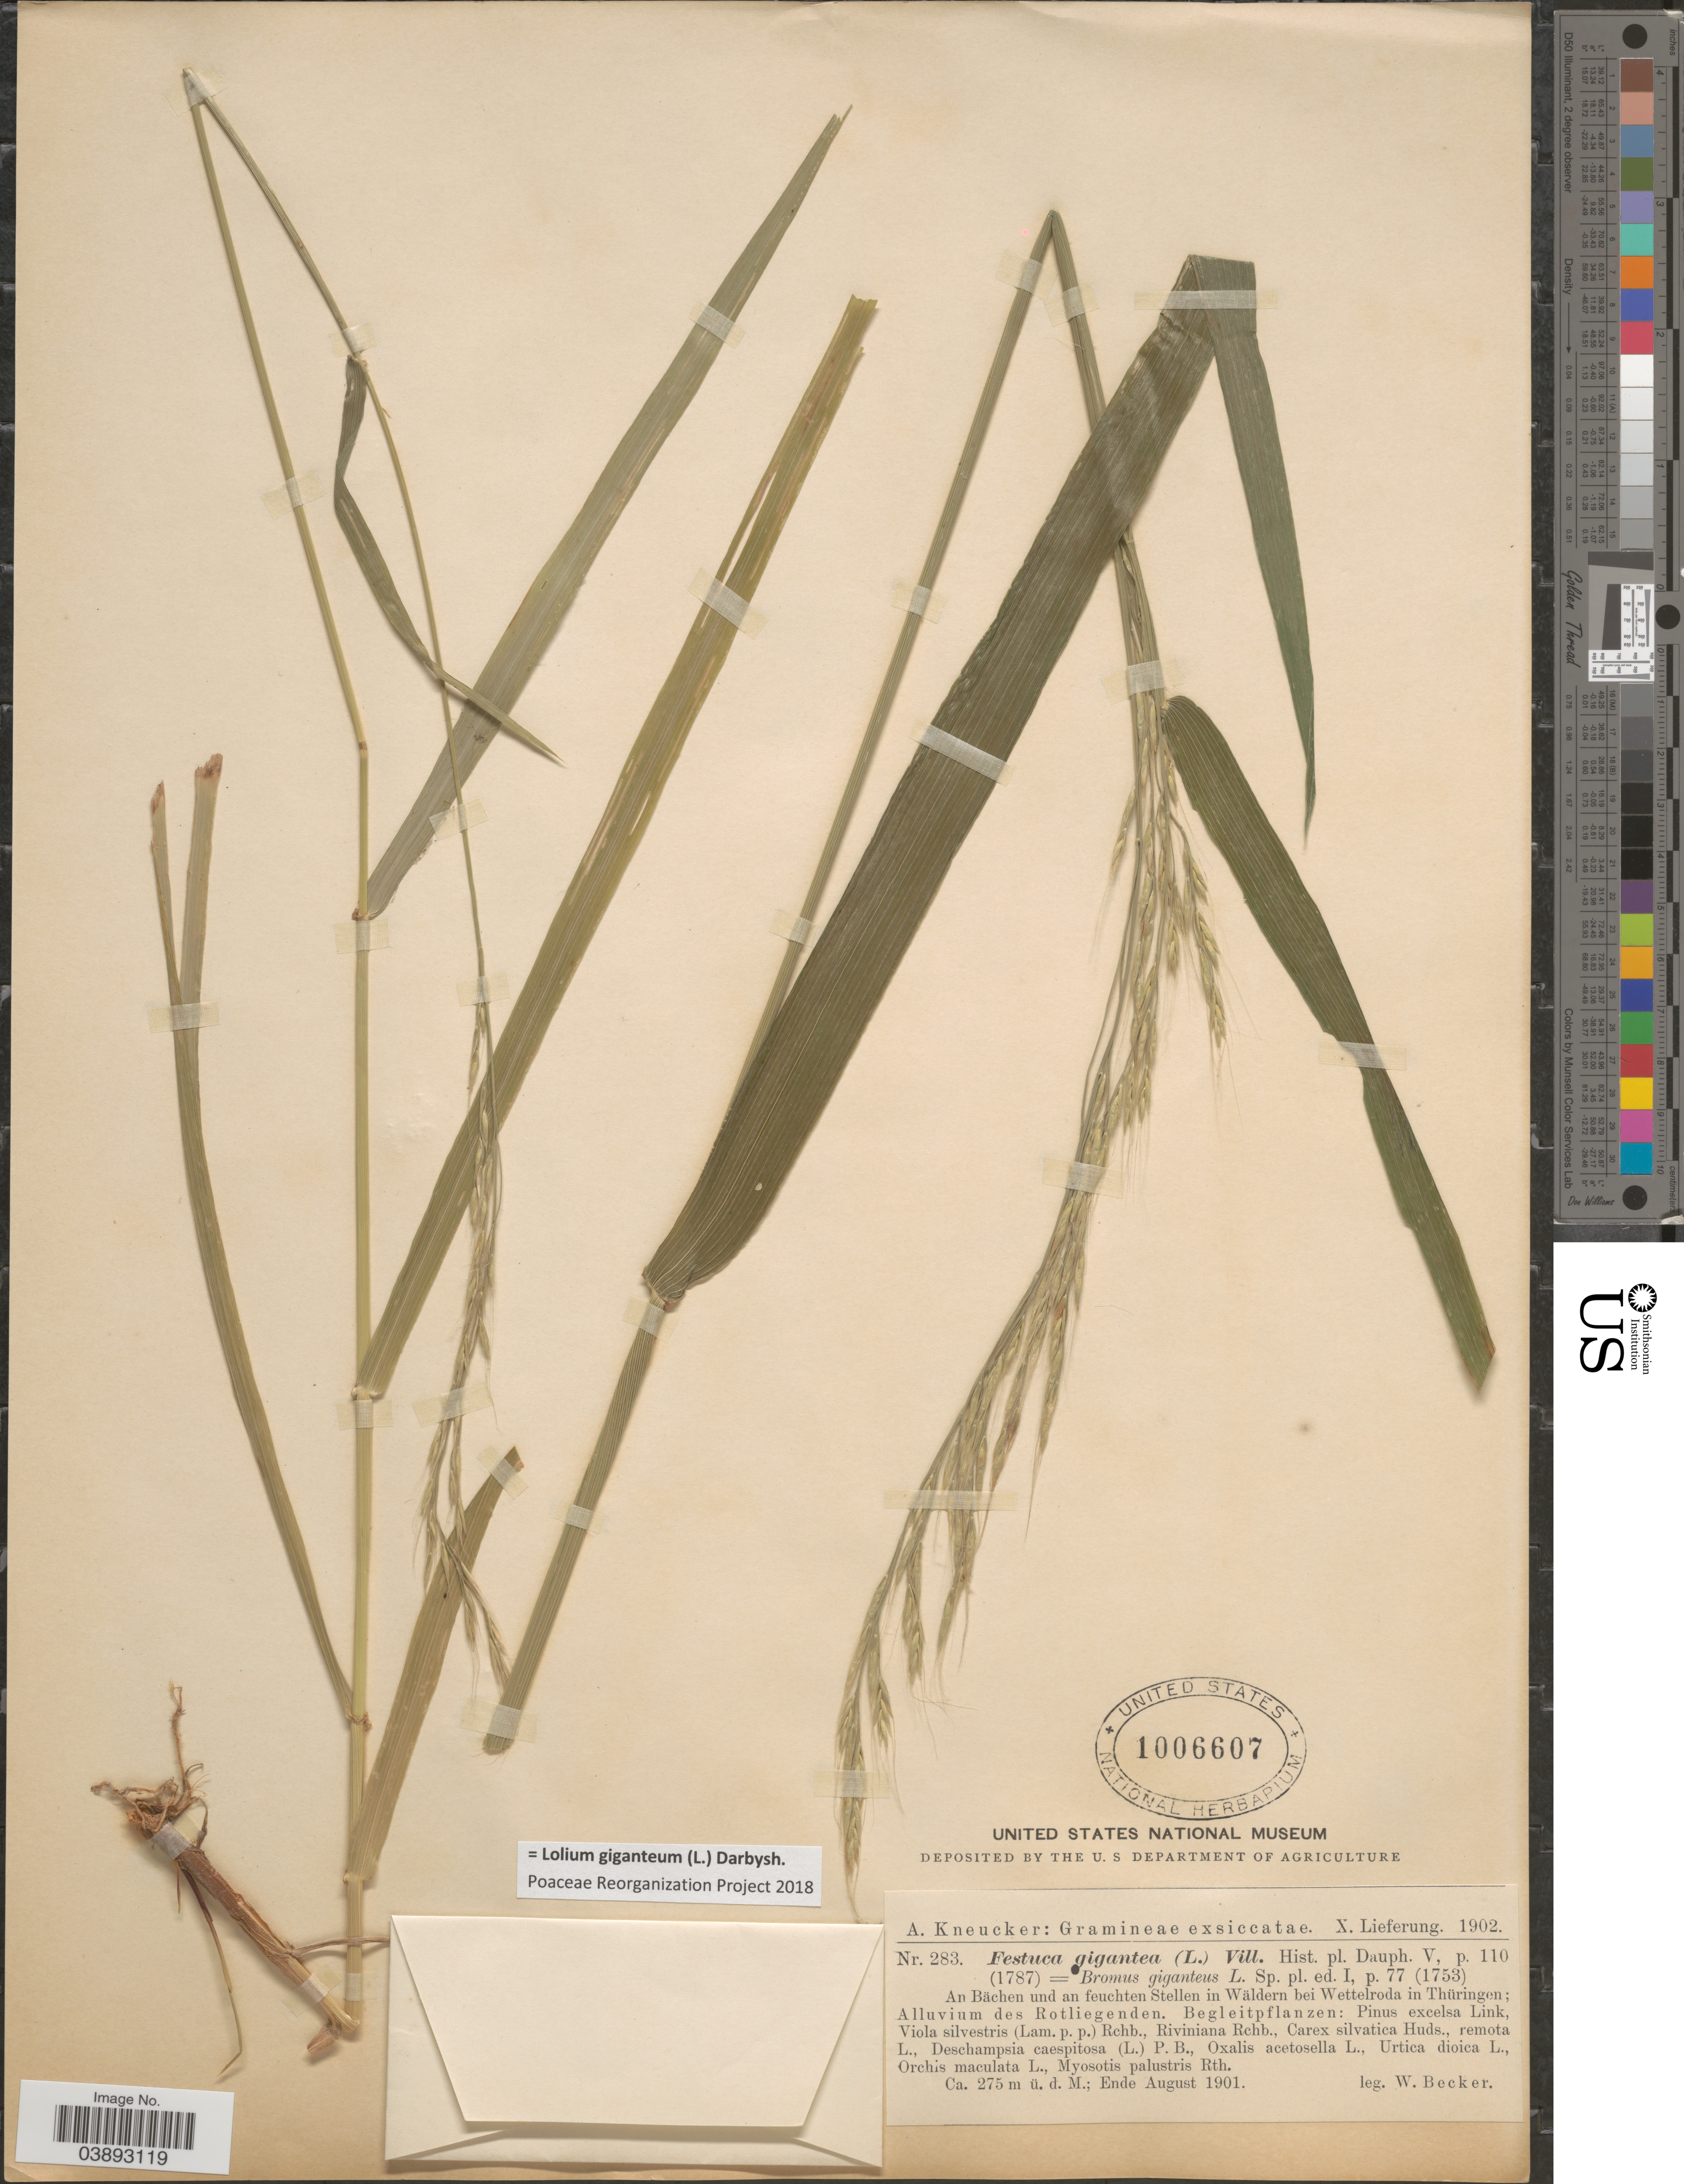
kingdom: Plantae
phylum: Tracheophyta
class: Liliopsida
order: Poales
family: Poaceae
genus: Lolium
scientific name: Lolium giganteum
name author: (L.) Darbysh.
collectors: W. Becker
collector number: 283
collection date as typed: Ende August 1901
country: Germany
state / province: Thuringia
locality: An Bächen und an feuchten Stellen in Wäldern bei Wettelroda in Thüringen; Alluvium des Rotliegenden.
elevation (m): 275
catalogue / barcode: US 1006607